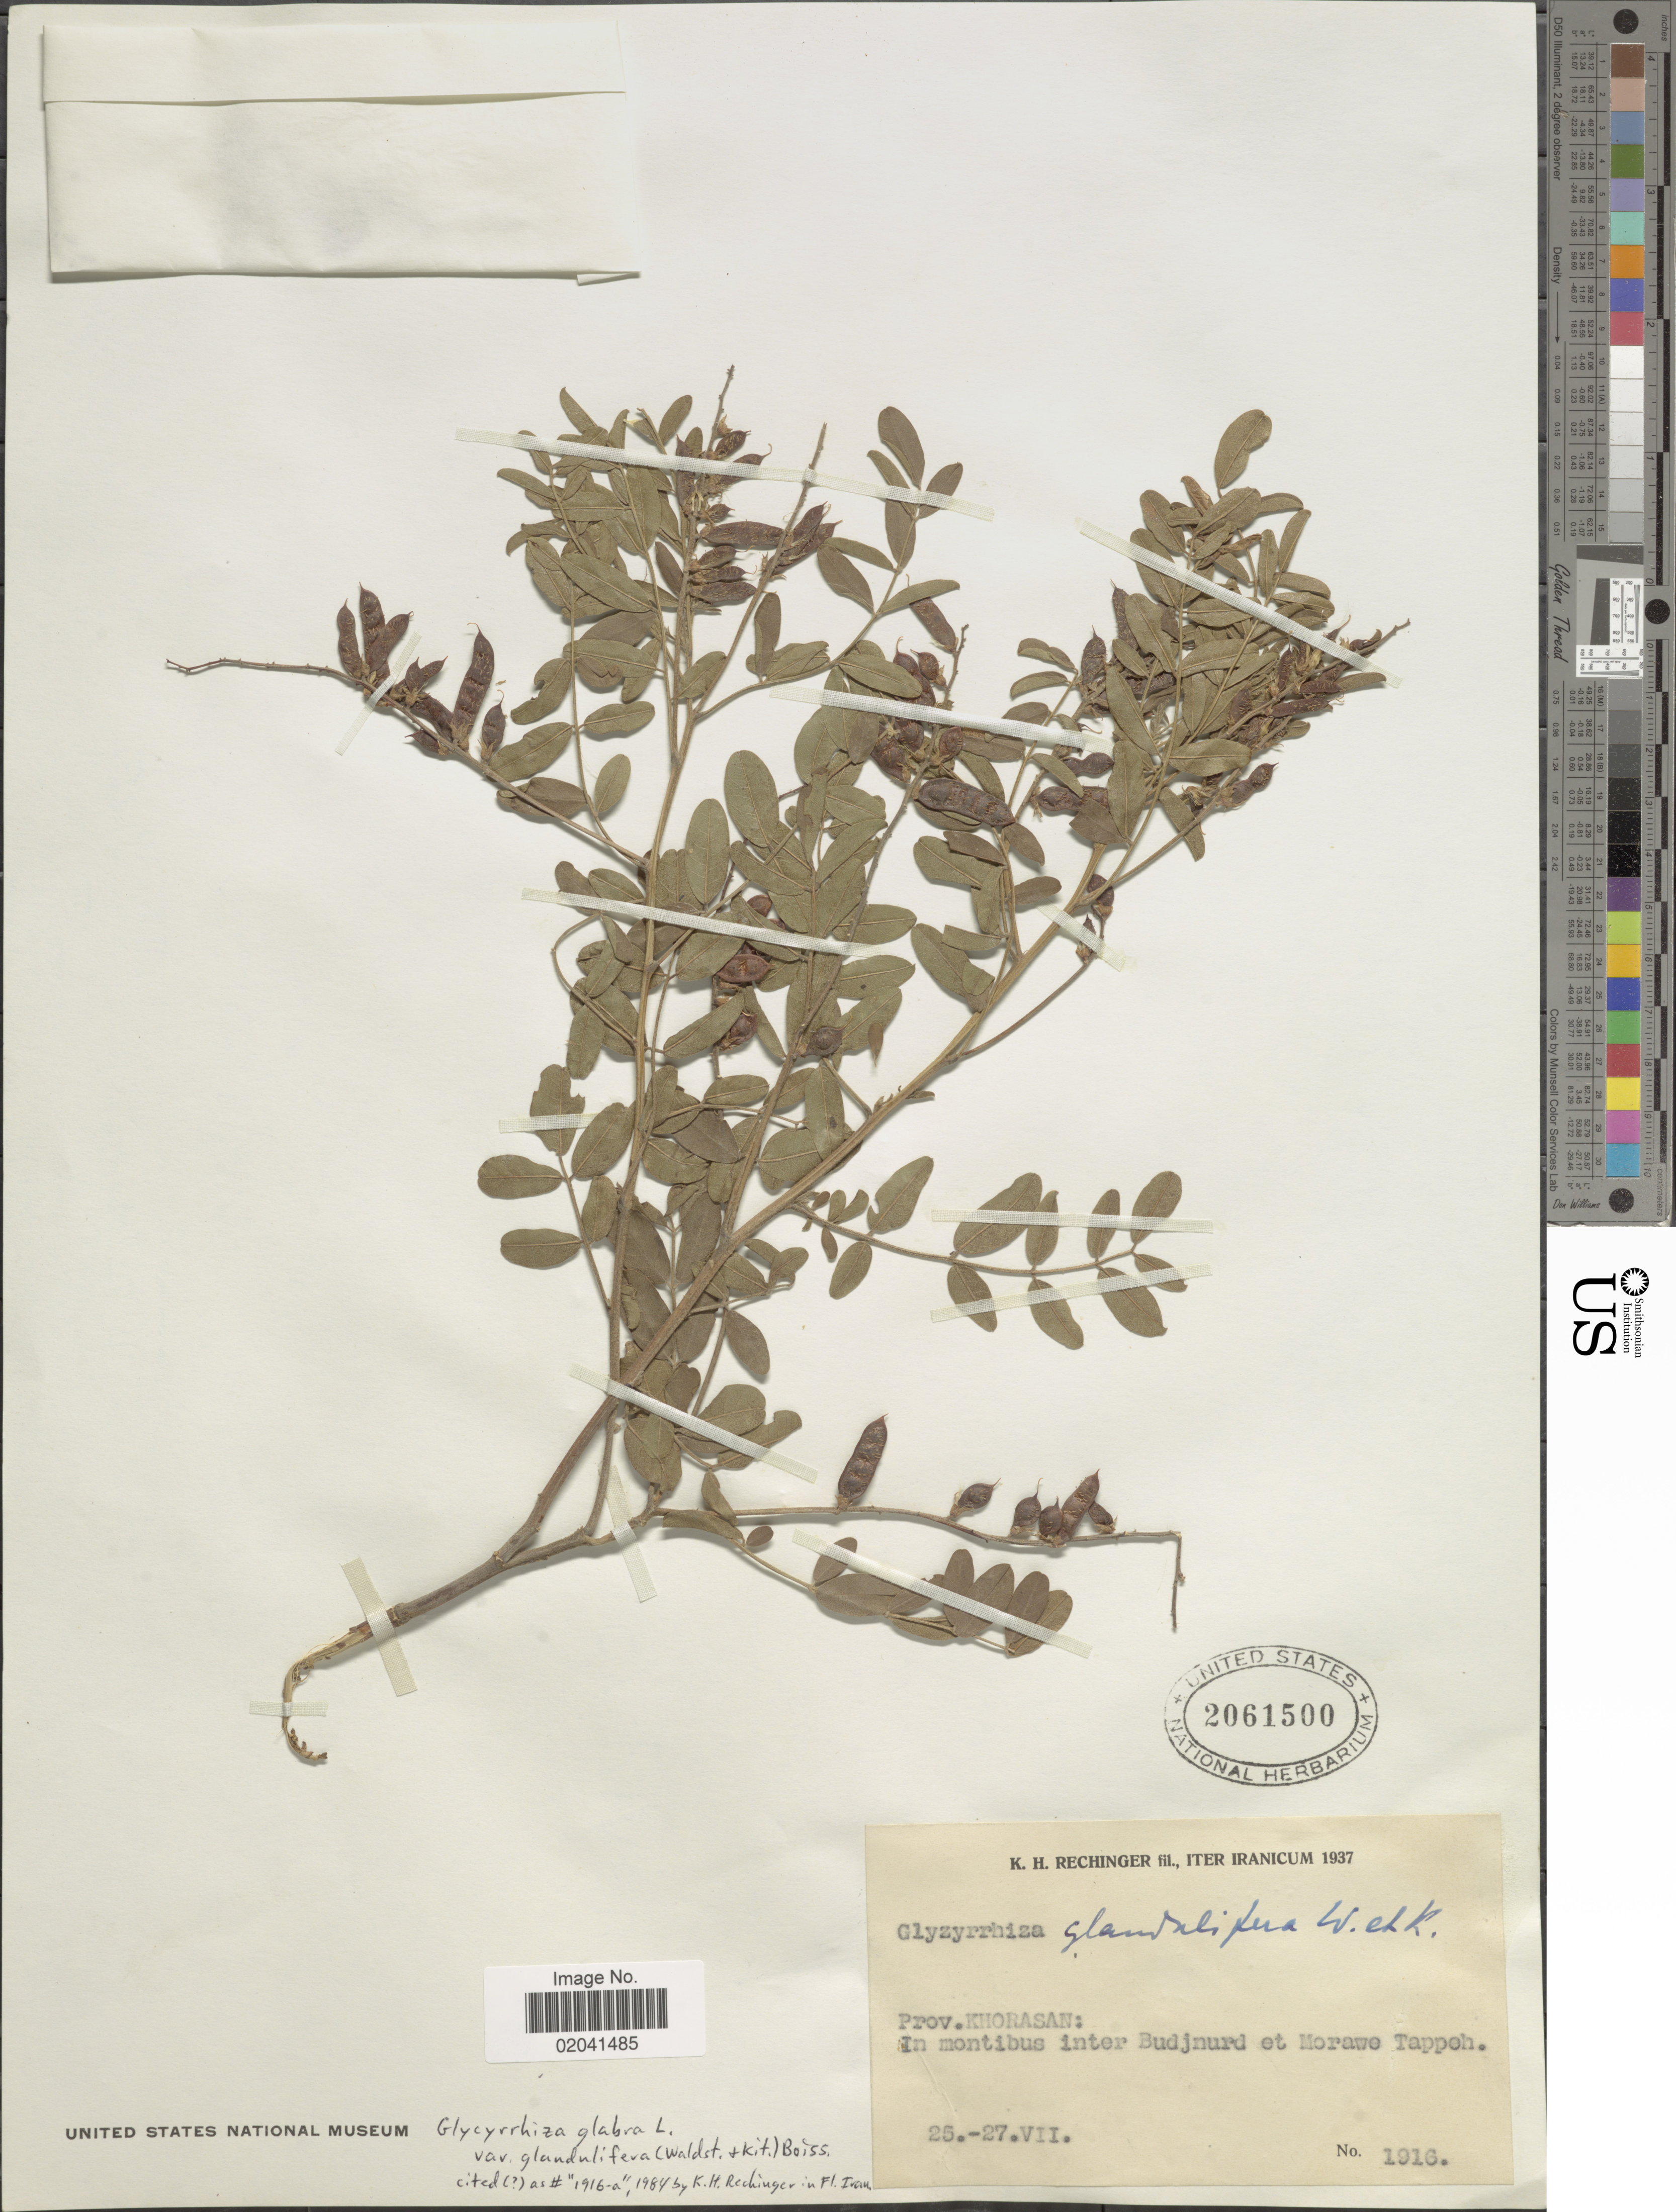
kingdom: Plantae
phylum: Tracheophyta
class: Magnoliopsida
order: Fabales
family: Fabaceae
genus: Glycyrrhiza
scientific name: Glycyrrhiza glabra var. glandulifera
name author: Ponert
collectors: K. H. Rechinger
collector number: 1916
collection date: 1937-07-25/1937-07-27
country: Iran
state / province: Khorasan [obsolete]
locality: Prov. Khorasan: inter Budjnurd et Morawe Tappeh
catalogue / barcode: US 2061500